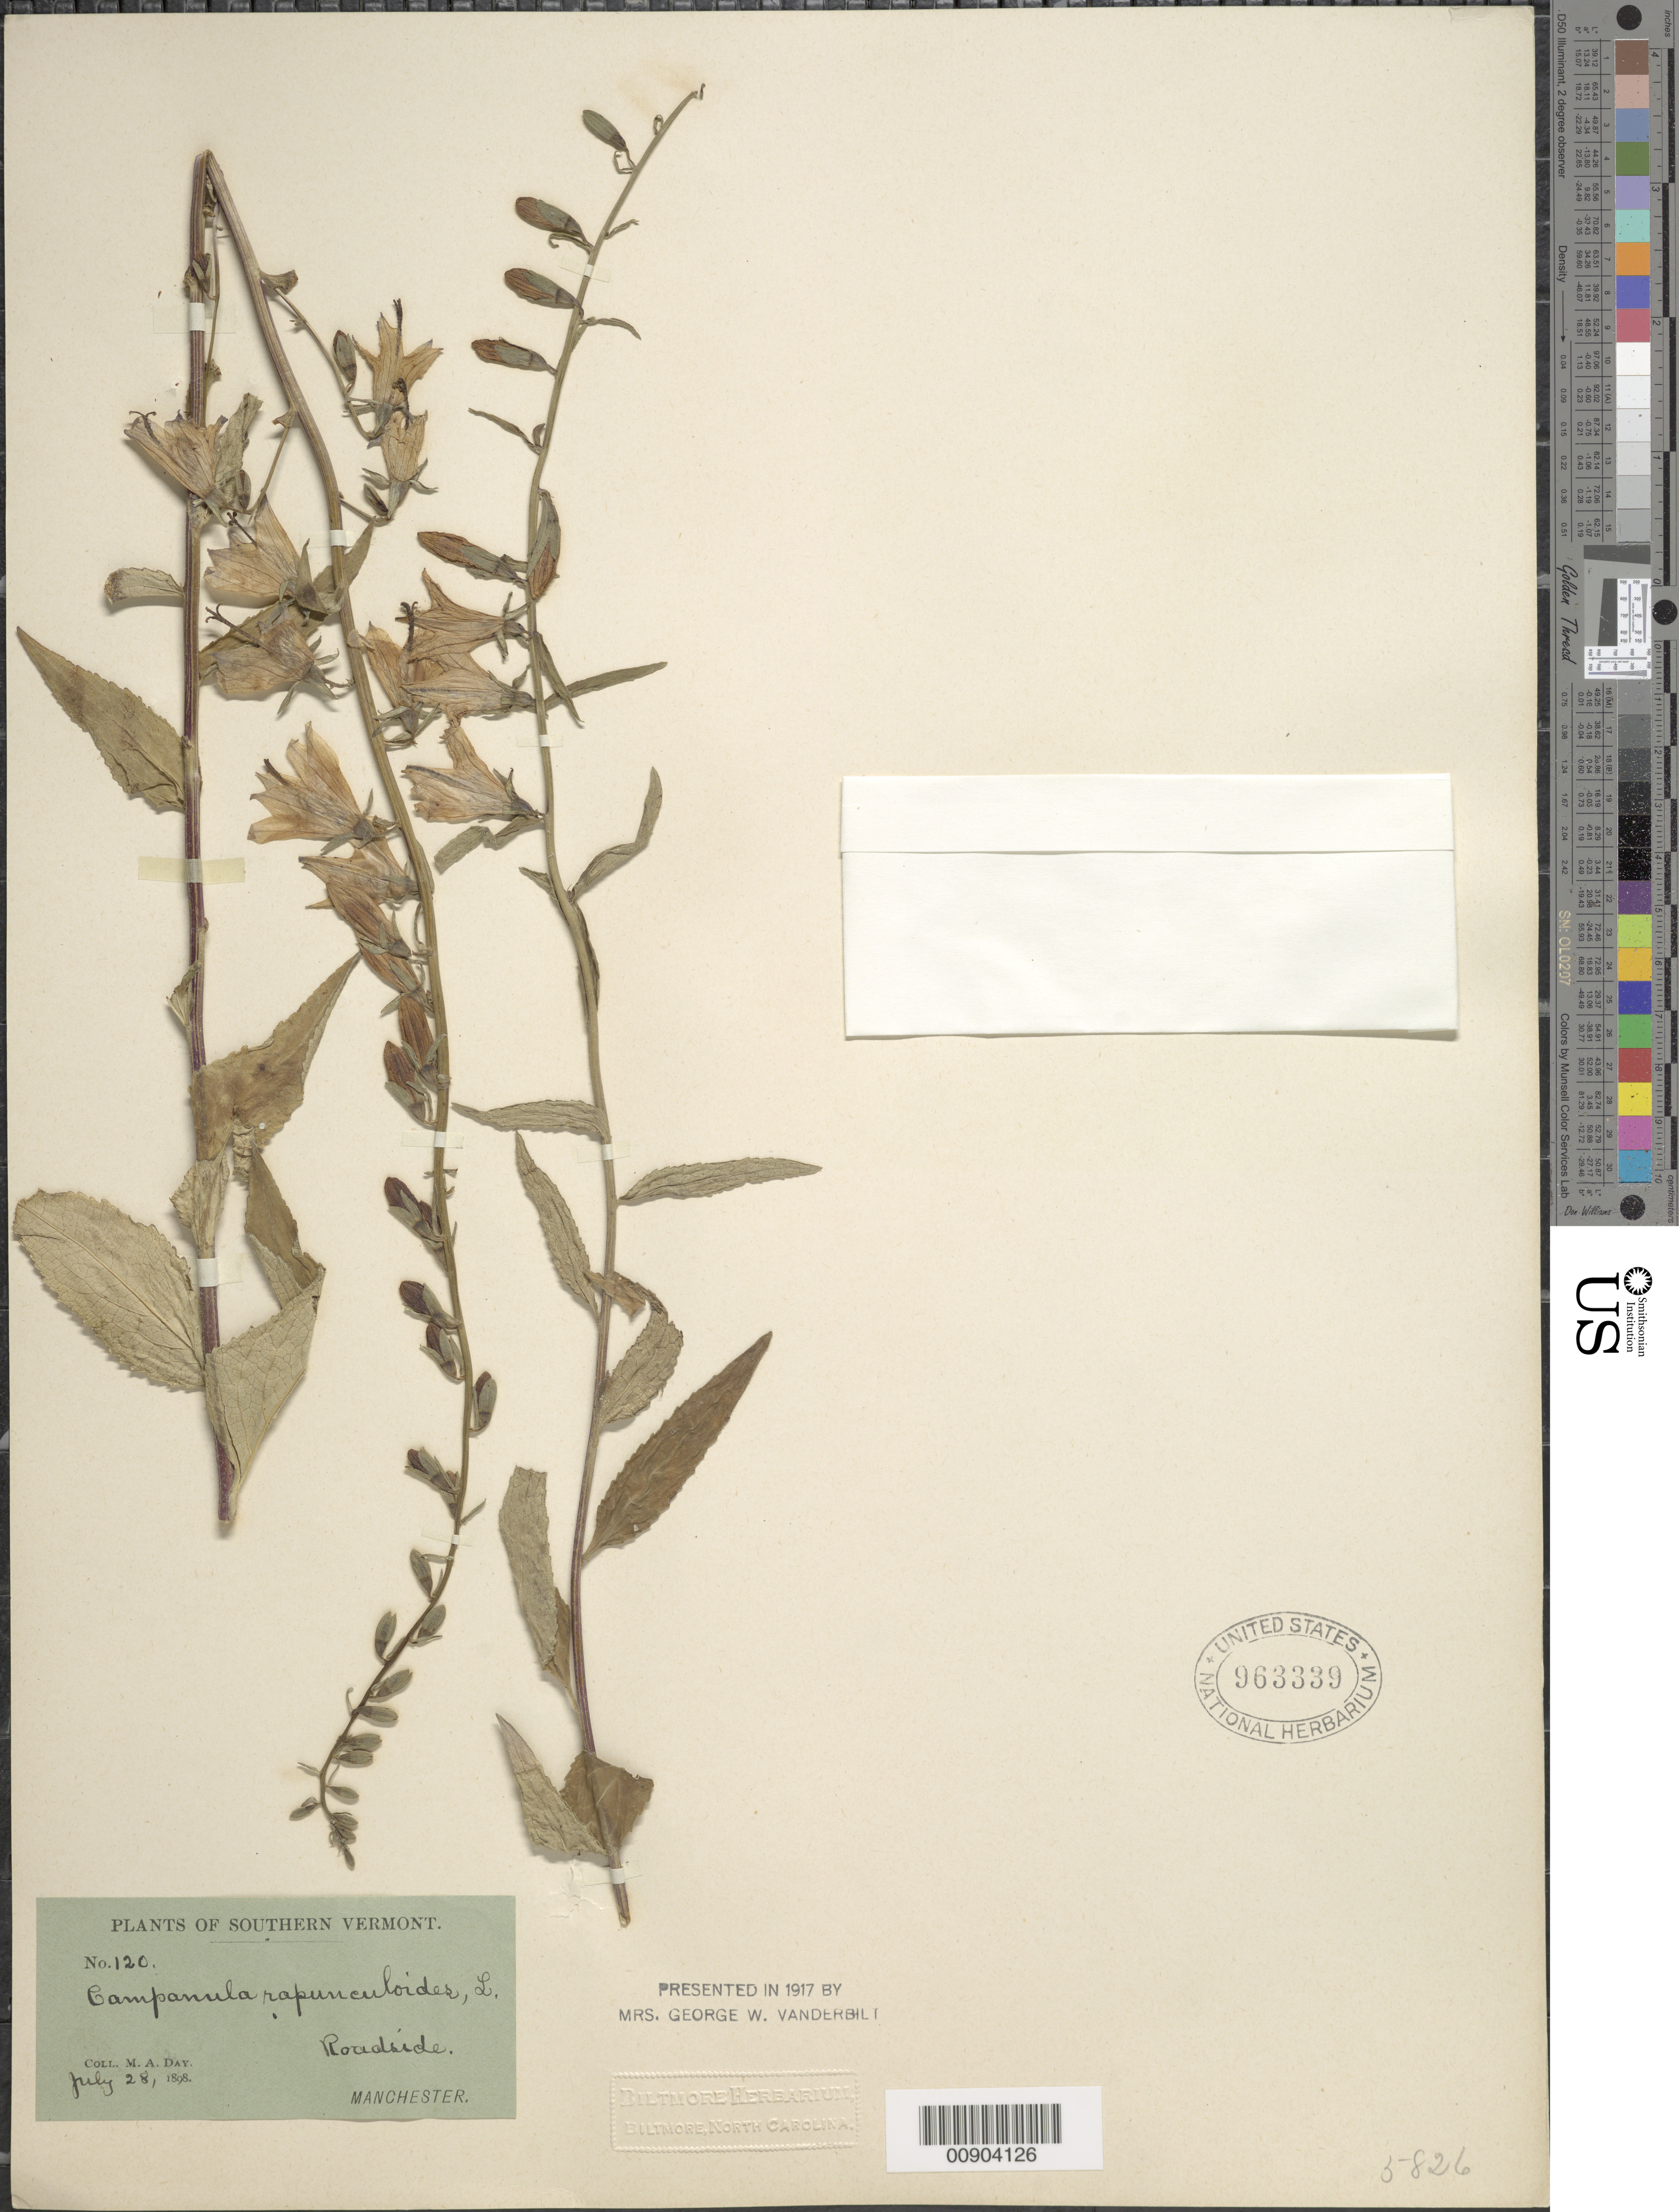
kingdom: Plantae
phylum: Tracheophyta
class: Magnoliopsida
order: Asterales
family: Campanulaceae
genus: Campanula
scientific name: Campanula rapunculoides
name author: L.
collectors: M. Day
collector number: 120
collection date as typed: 28 Jul 1898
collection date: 1898-07-28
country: United States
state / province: Vermont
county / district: Bennington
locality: Manchester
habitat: roadside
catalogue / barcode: US 963339